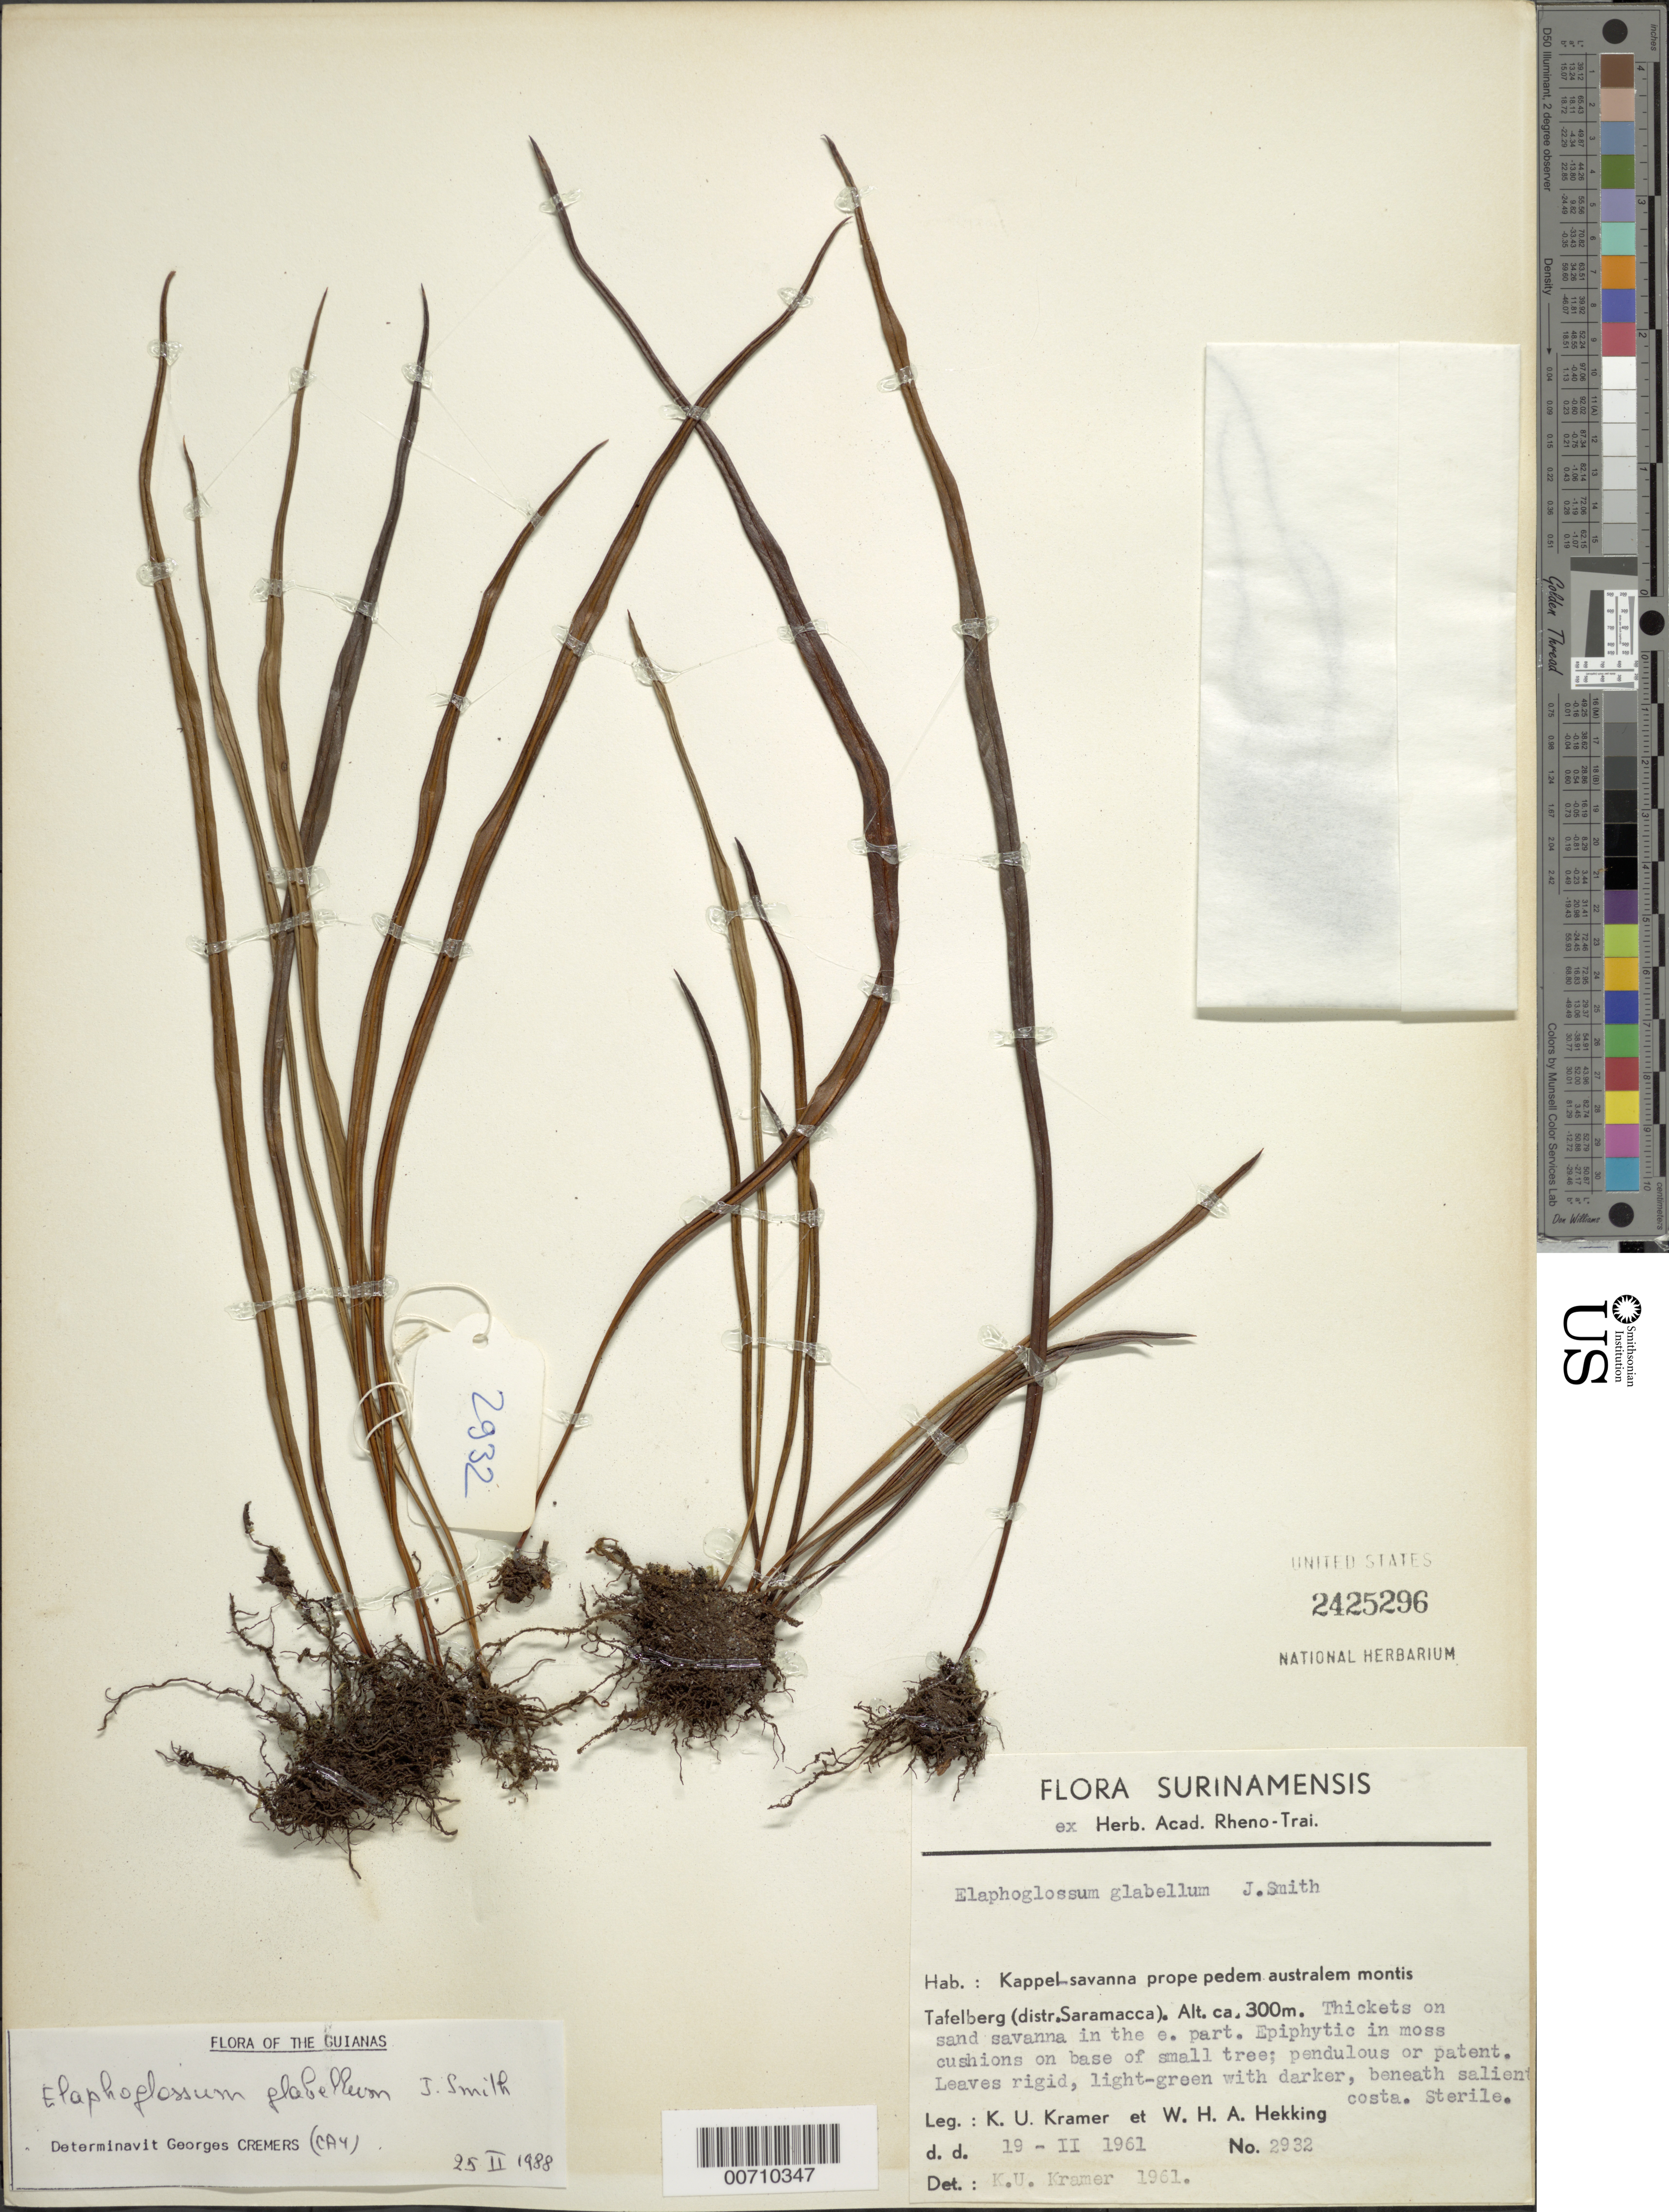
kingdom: Plantae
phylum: Tracheophyta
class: Polypodiopsida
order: Polypodiales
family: Dryopteridaceae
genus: Elaphoglossum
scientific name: Elaphoglossum glabellum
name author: J. Sm.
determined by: Cremers, Georges A.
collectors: K. U. Kramer & W. H. A. Hekking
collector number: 2932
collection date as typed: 19-Feb-61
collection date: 1961-02-19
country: Suriname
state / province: Saramacca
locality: Kappelsavanna, 10 km S of Tafelberg, near south foot of the mountain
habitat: Thickets on sand savanna in the e. part, in moss cushions on base of small tree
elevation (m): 300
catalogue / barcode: US 2425296